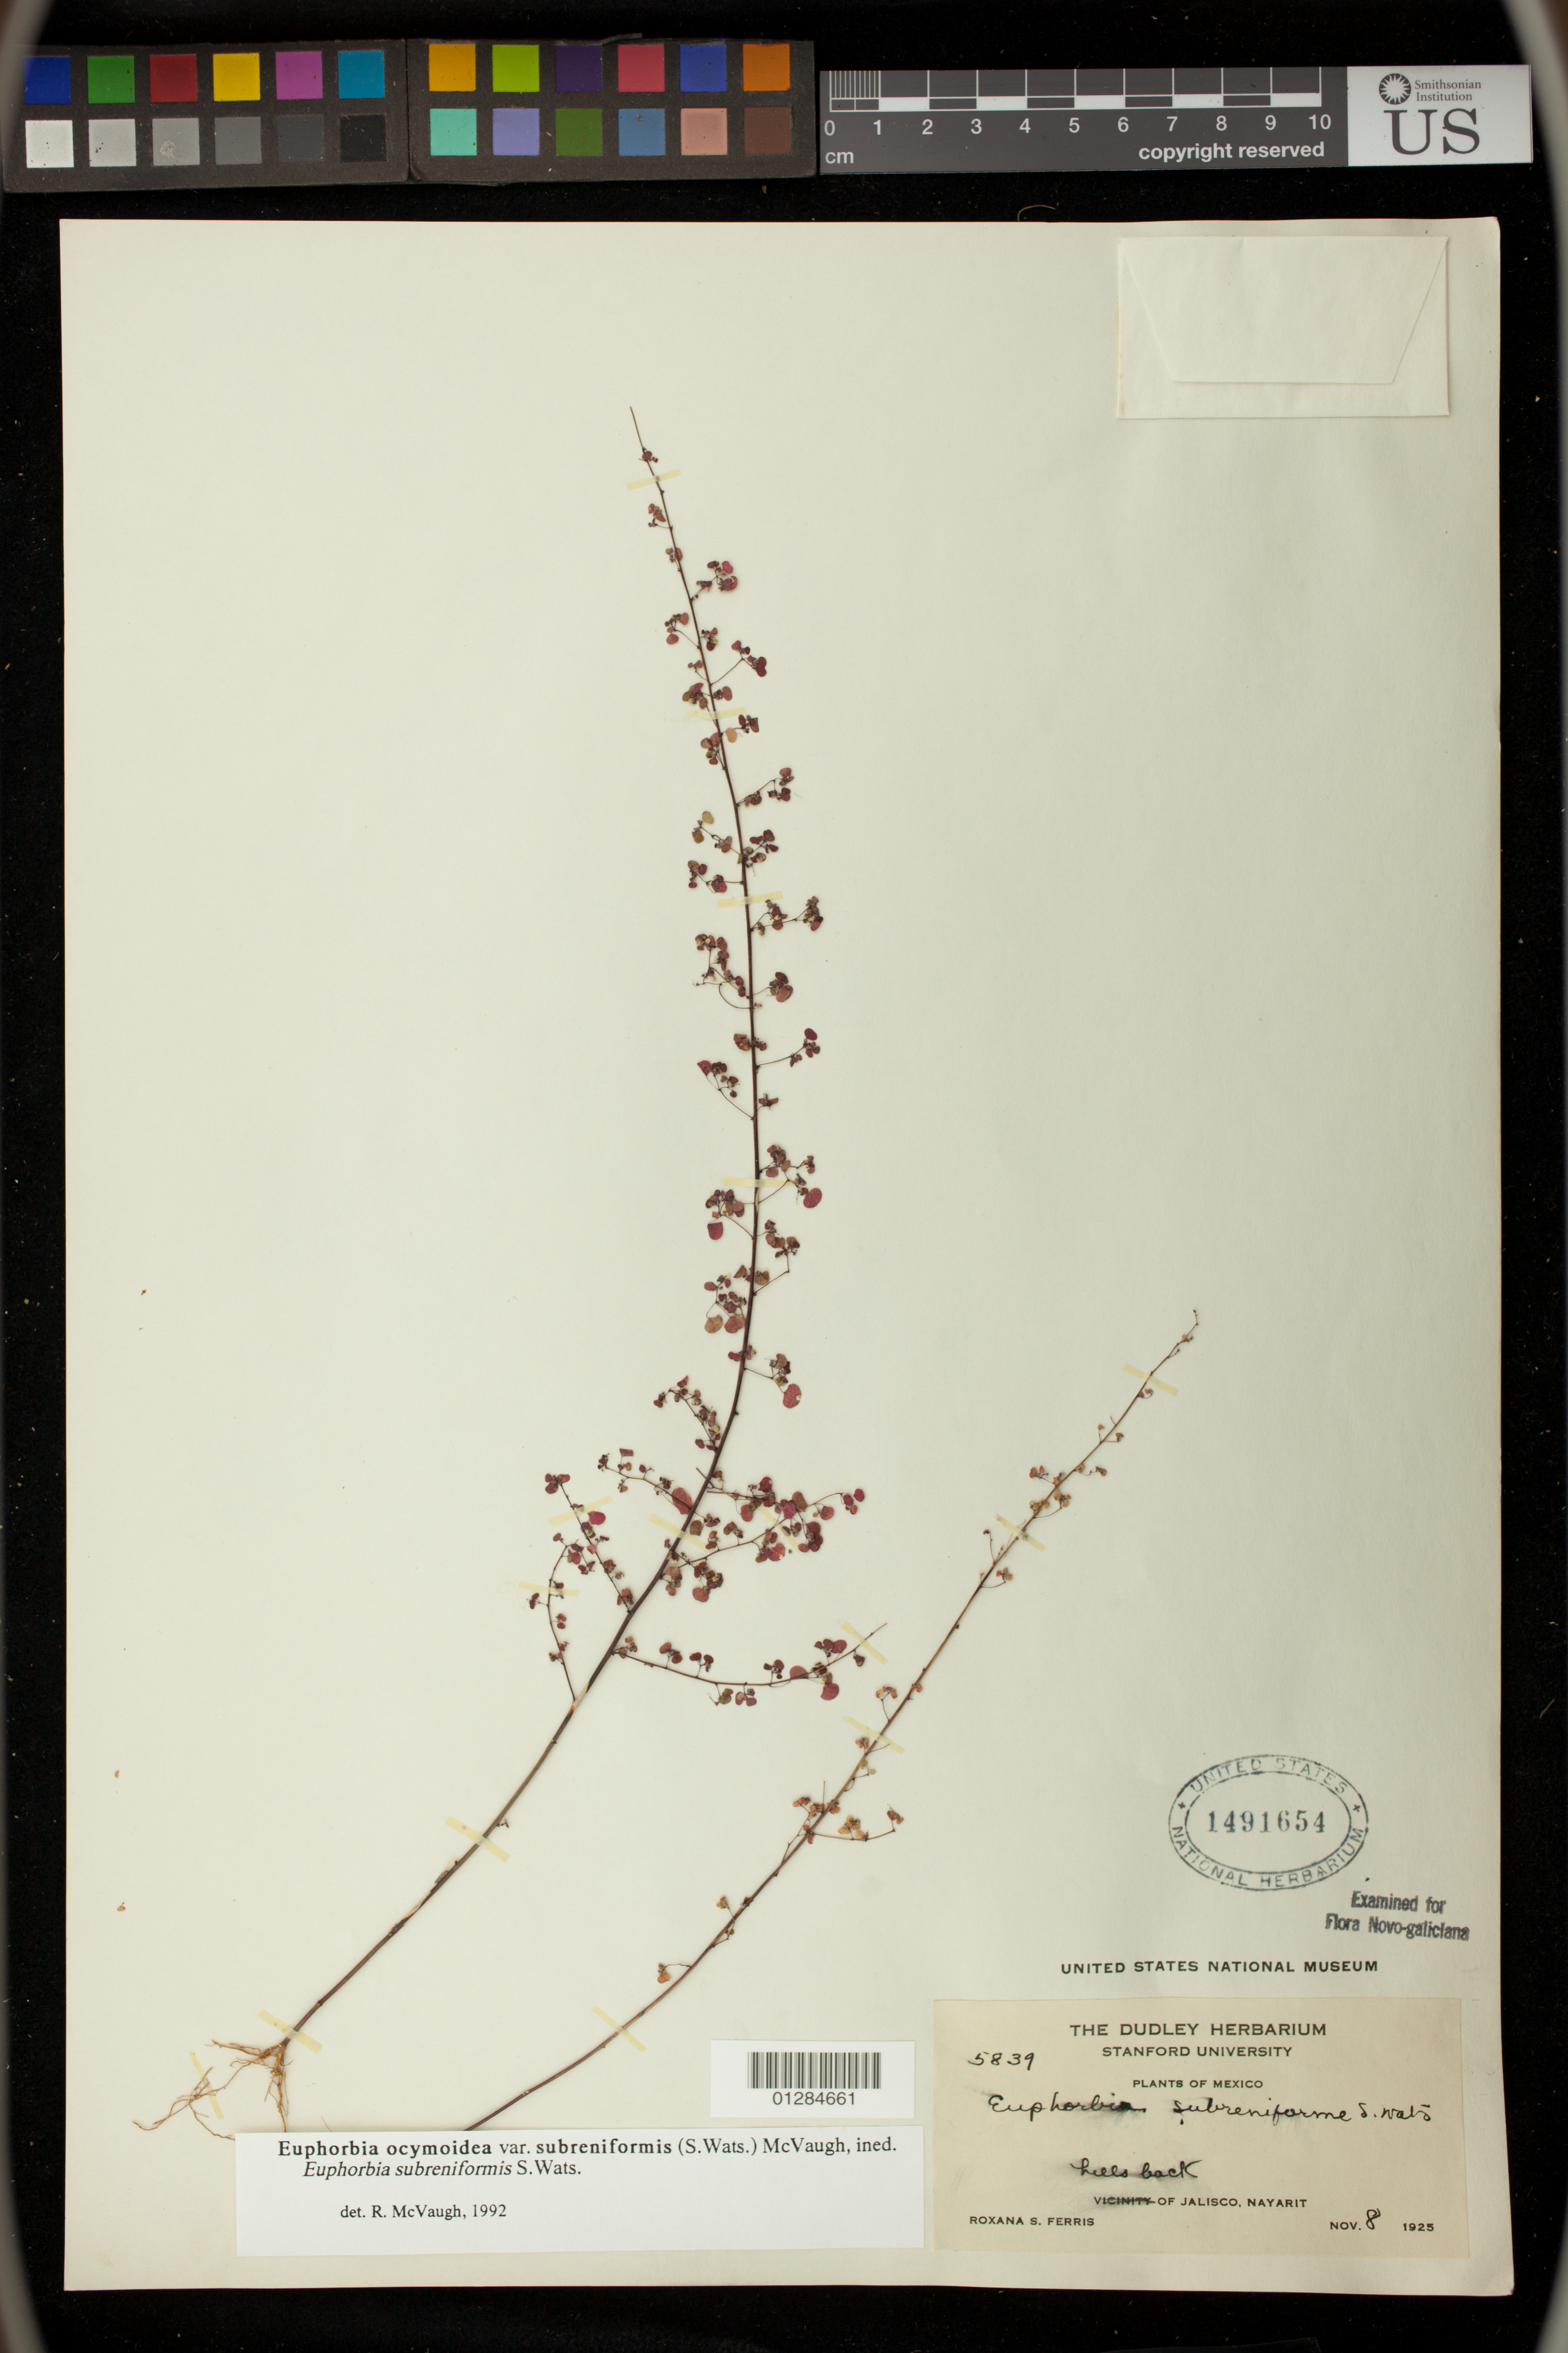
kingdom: Plantae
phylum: Tracheophyta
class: Magnoliopsida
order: Malpighiales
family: Euphorbiaceae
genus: Euphorbia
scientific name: Euphorbia fimbrilligera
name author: Mart.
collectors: R. S. Ferris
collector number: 5839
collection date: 1925-11-08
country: Mexico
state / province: Nayarit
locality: Hills back of Jalisco, Nayarit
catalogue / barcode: US 1491654